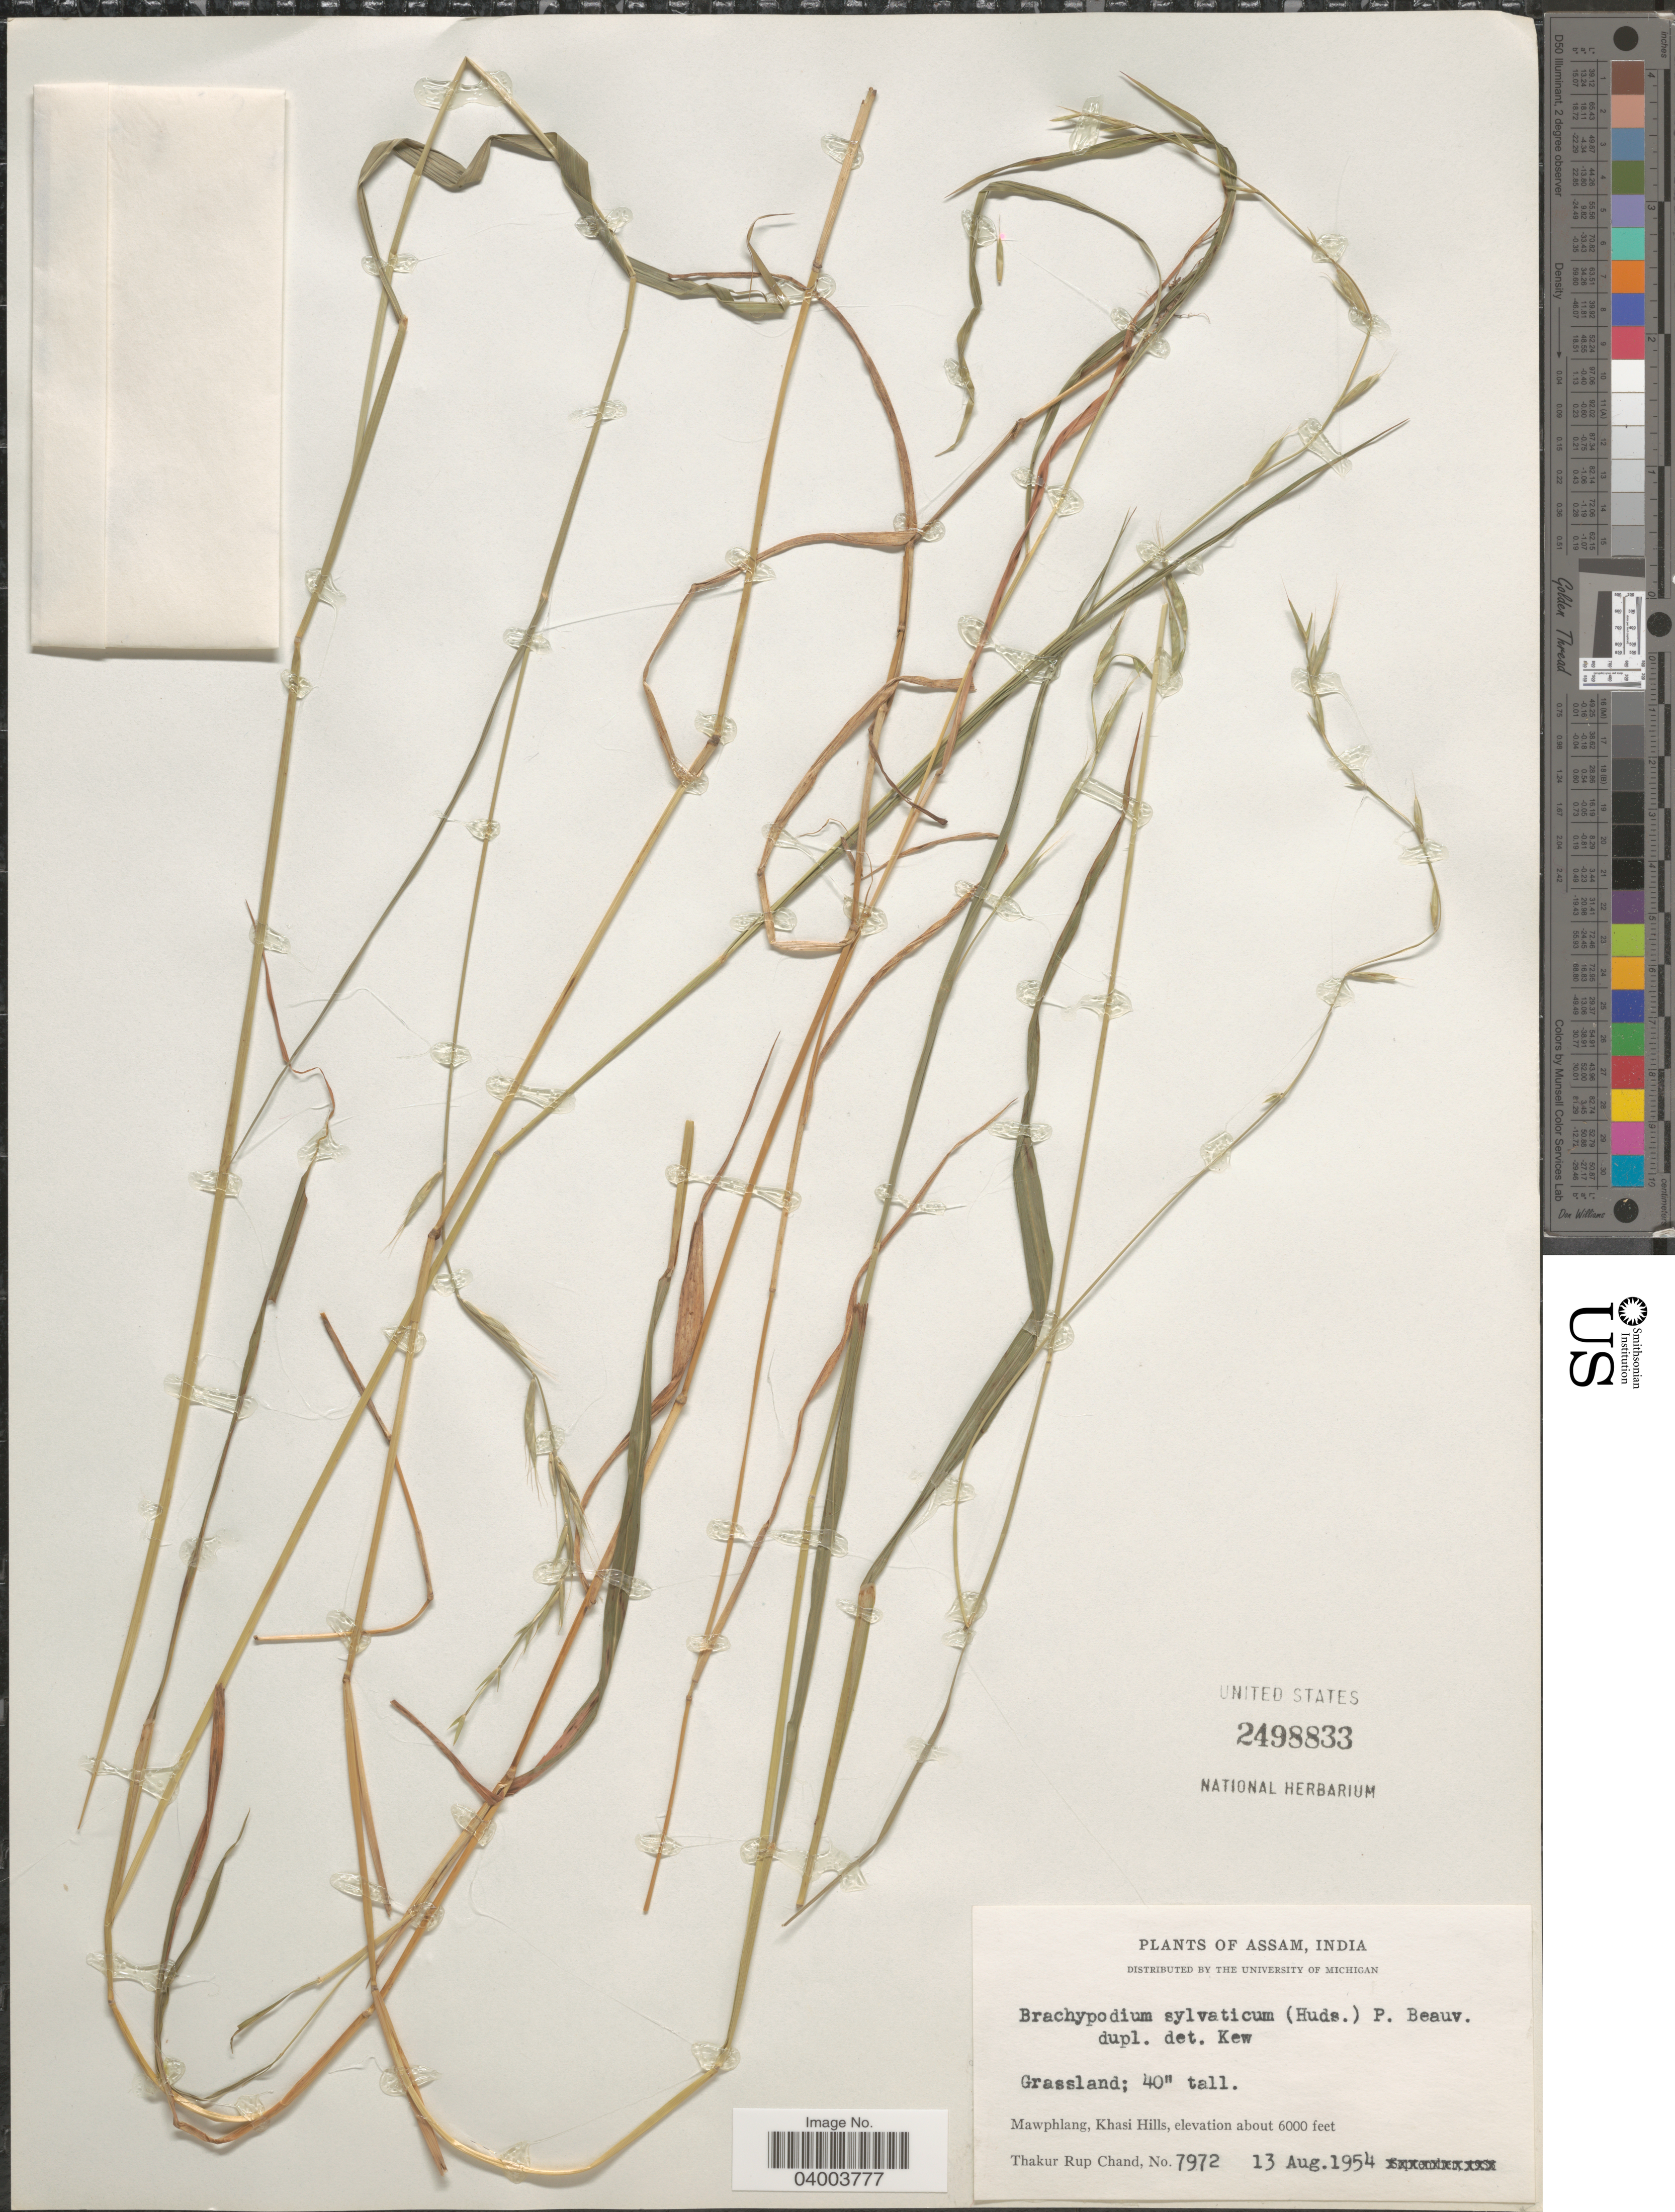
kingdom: Plantae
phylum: Tracheophyta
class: Liliopsida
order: Poales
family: Poaceae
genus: Brachypodium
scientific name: Brachypodium sylvaticum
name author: (Huds.) P. Beauv.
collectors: T. R. Chand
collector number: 7972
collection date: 1954-08-13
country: India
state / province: Meghalaya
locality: Mawphlang, Khasi Hills.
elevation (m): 1829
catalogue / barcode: US 2498833